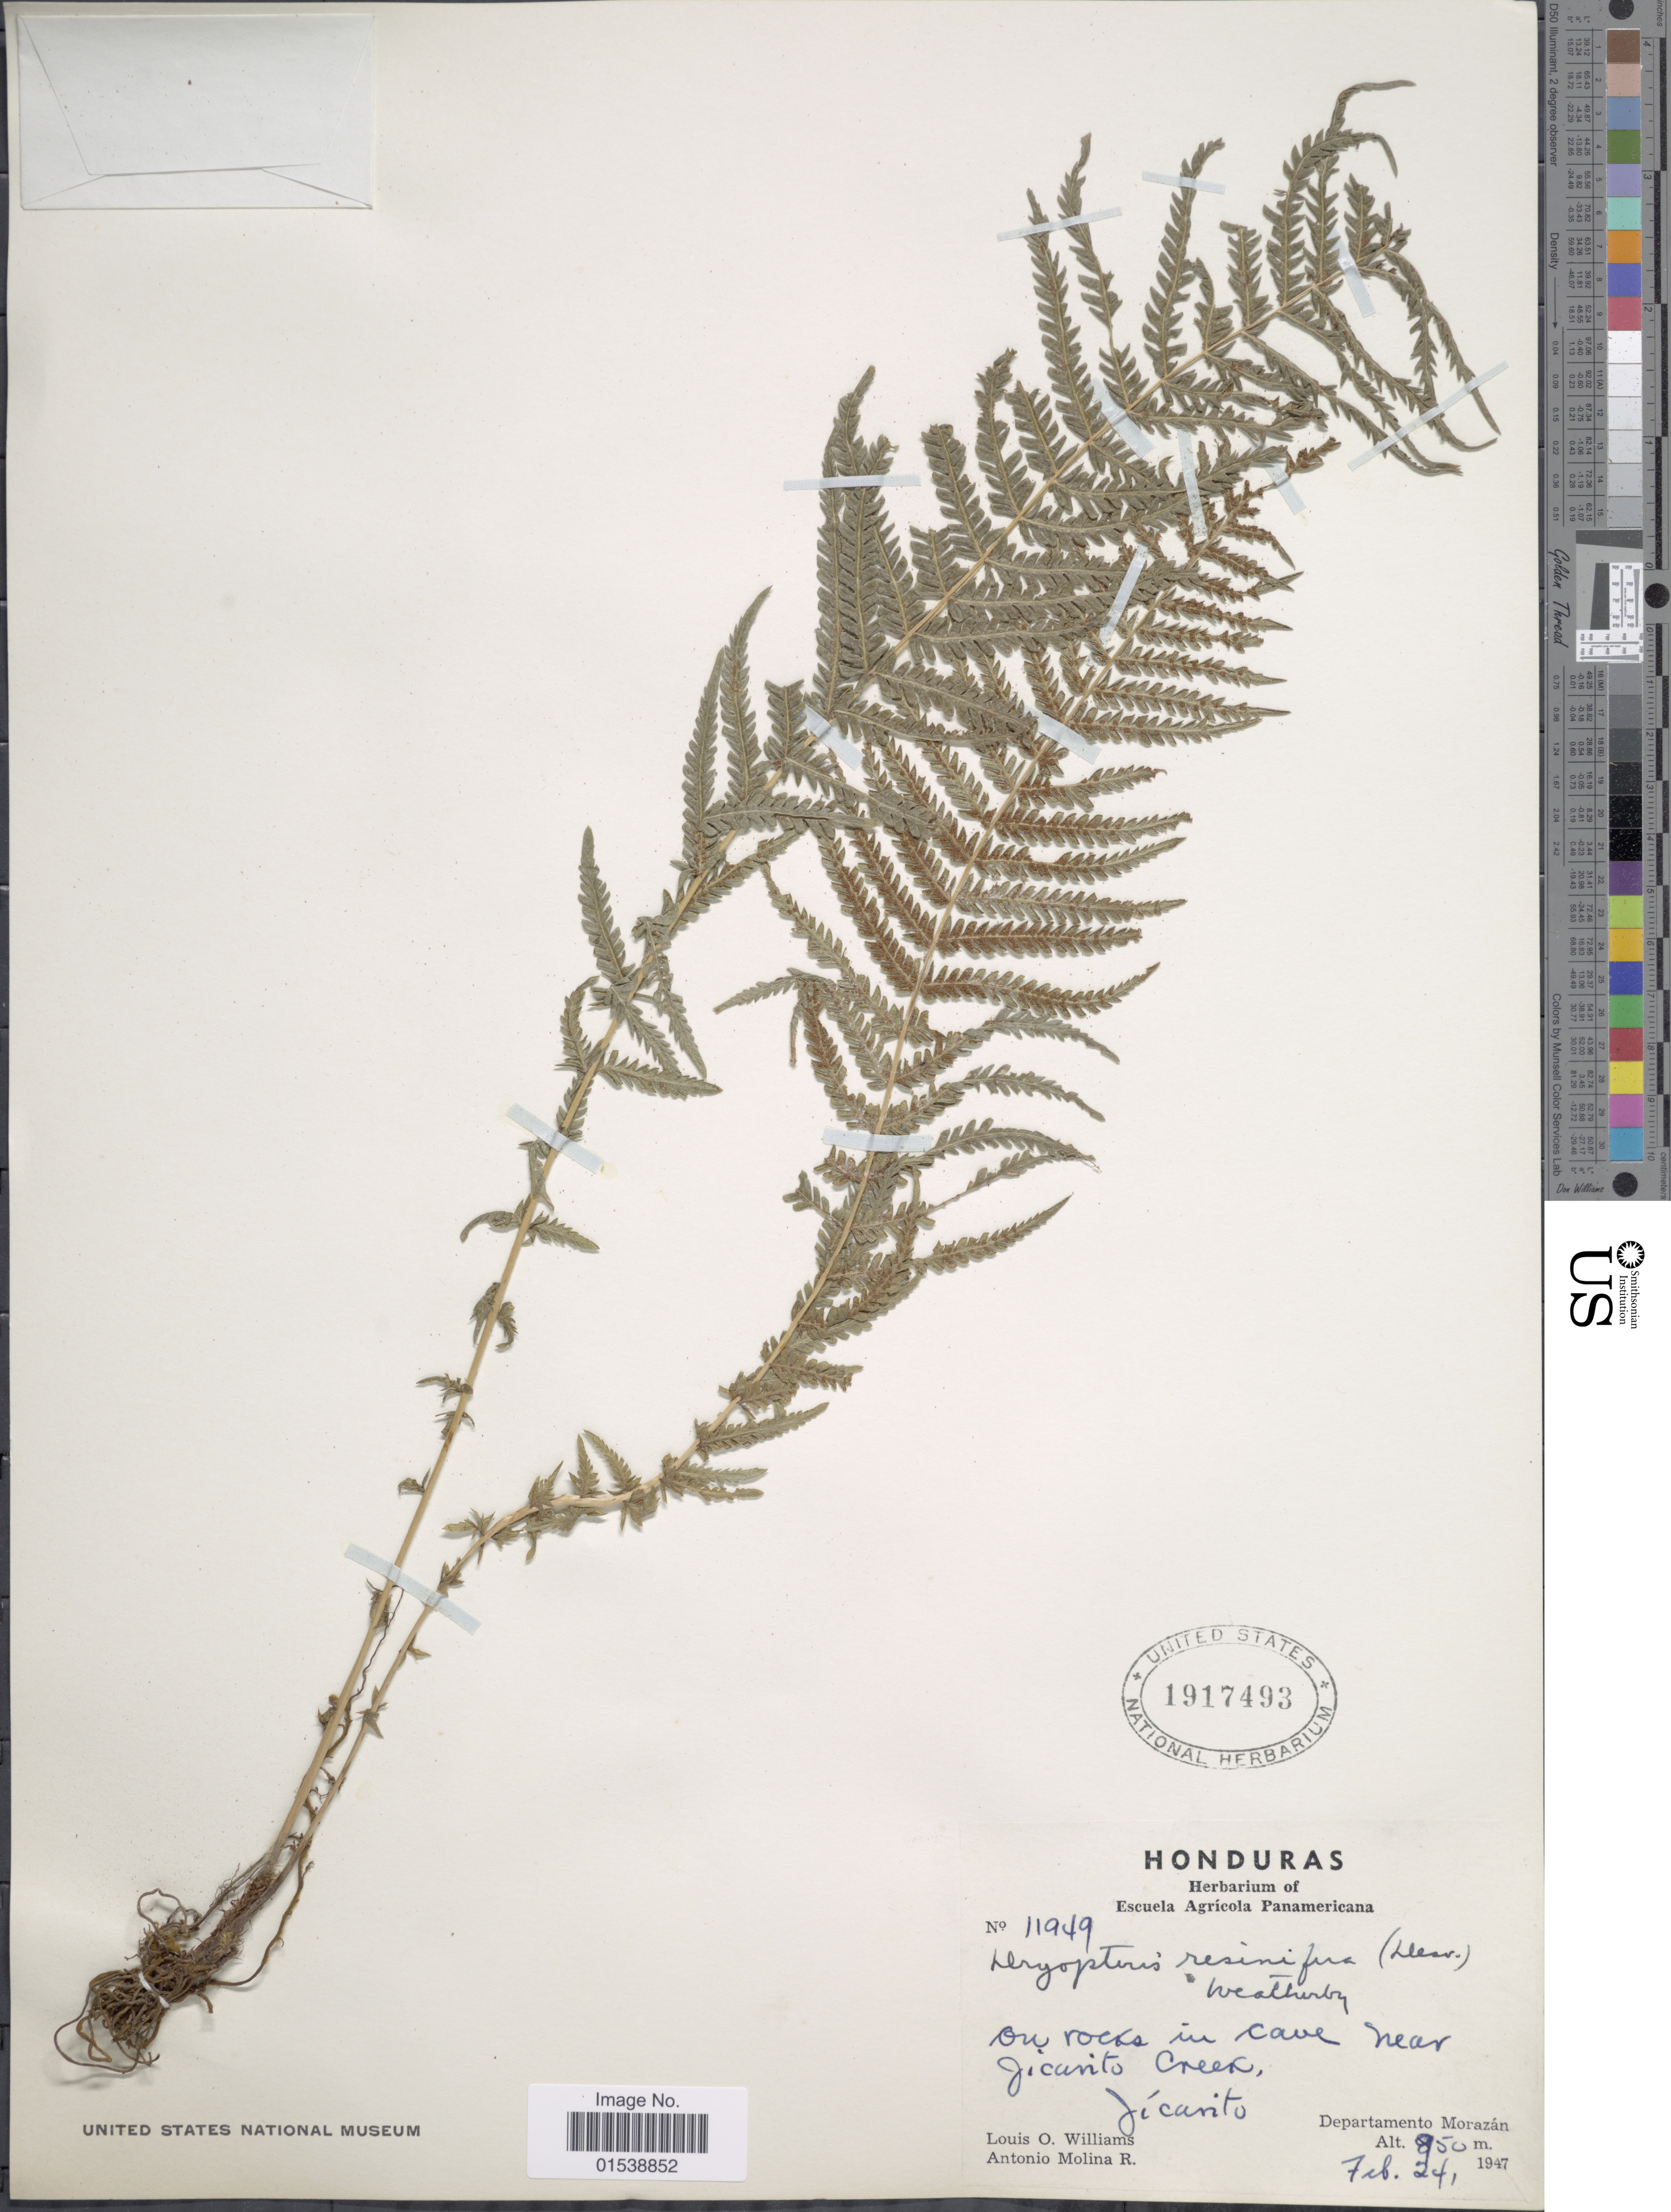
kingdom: Plantae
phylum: Tracheophyta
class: Polypodiopsida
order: Polypodiales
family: Thelypteridaceae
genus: Amauropelta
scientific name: Amauropelta resinifera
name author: (Desv.) Pic. Serm.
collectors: L. O. Williams & A. Molina R.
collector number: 11049*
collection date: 1947-02-24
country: El Salvador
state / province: Morazan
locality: On rocks in cave near Jicarito [Jicaro] Creek, Jicarito [Jicaro], Departamento Morazan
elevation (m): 950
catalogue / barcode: US 1917493